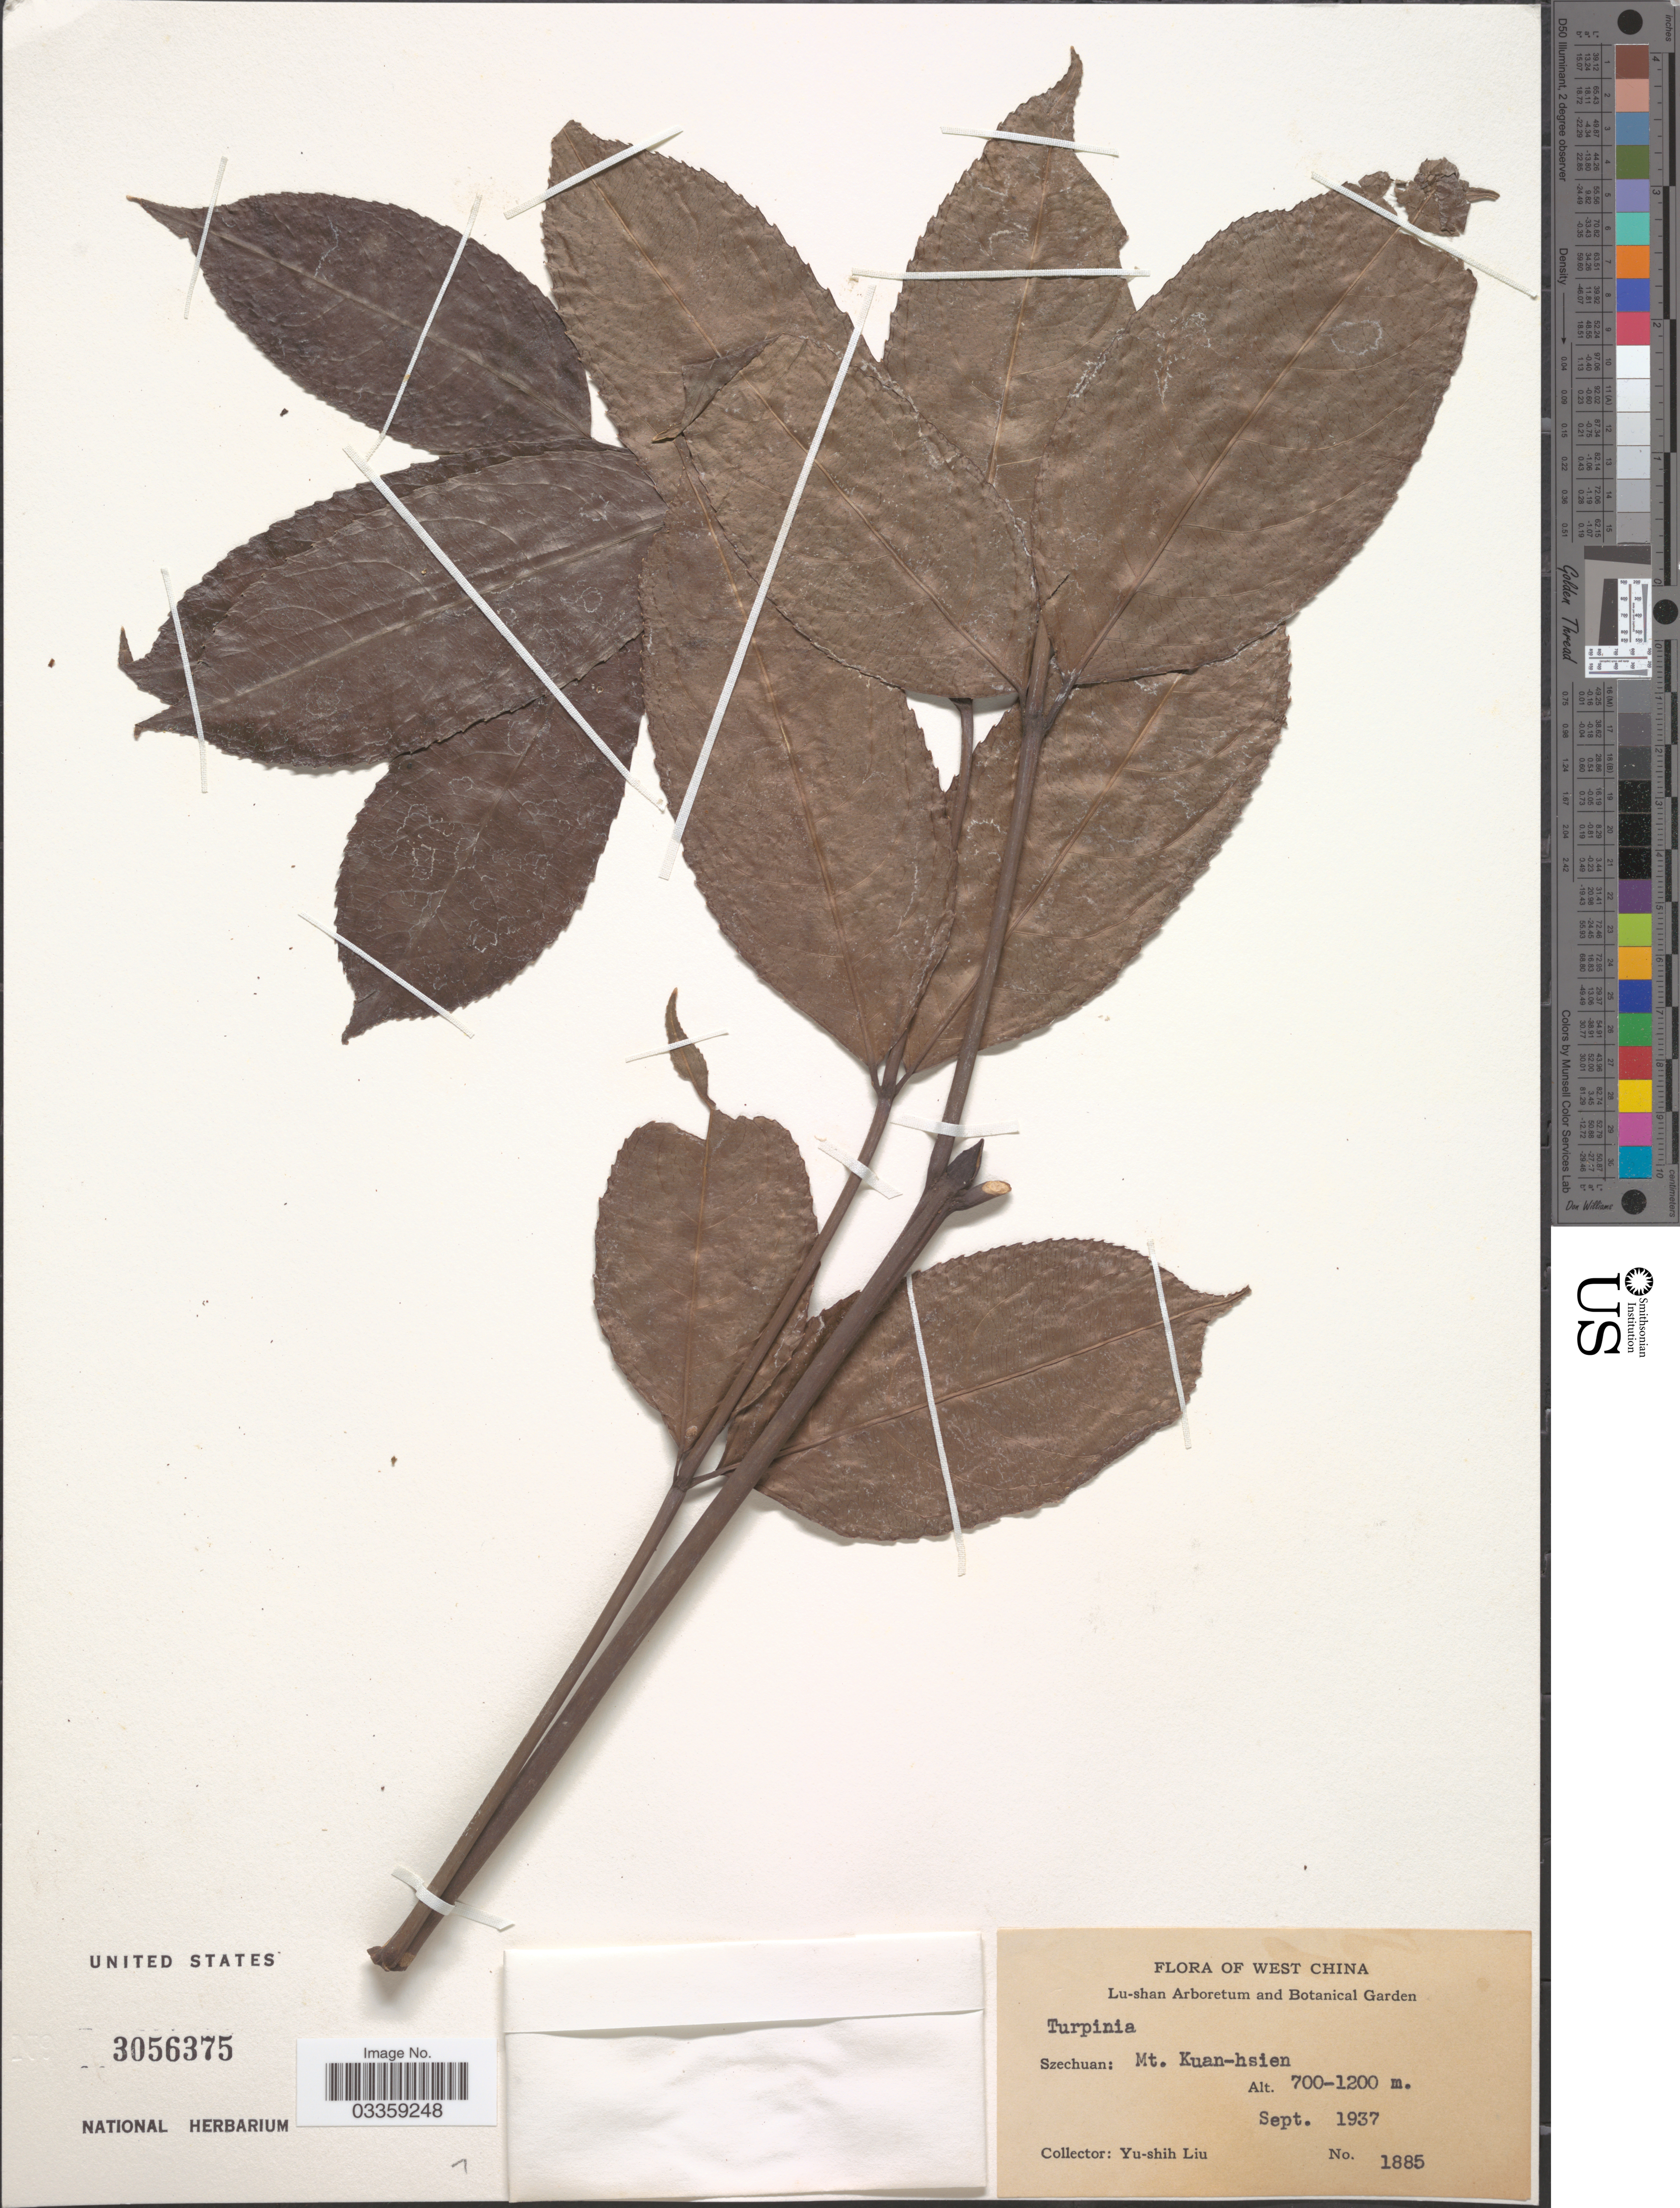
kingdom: Plantae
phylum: Tracheophyta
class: Magnoliopsida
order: Crossosomatales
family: Staphyleaceae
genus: Turpinia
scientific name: Turpinia sp.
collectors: Y.-S. Liu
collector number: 1885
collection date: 1937-09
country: China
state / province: Sichuan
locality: West China, Szechuan: Mt. Kuan-hsien.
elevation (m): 700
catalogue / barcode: US 3056375